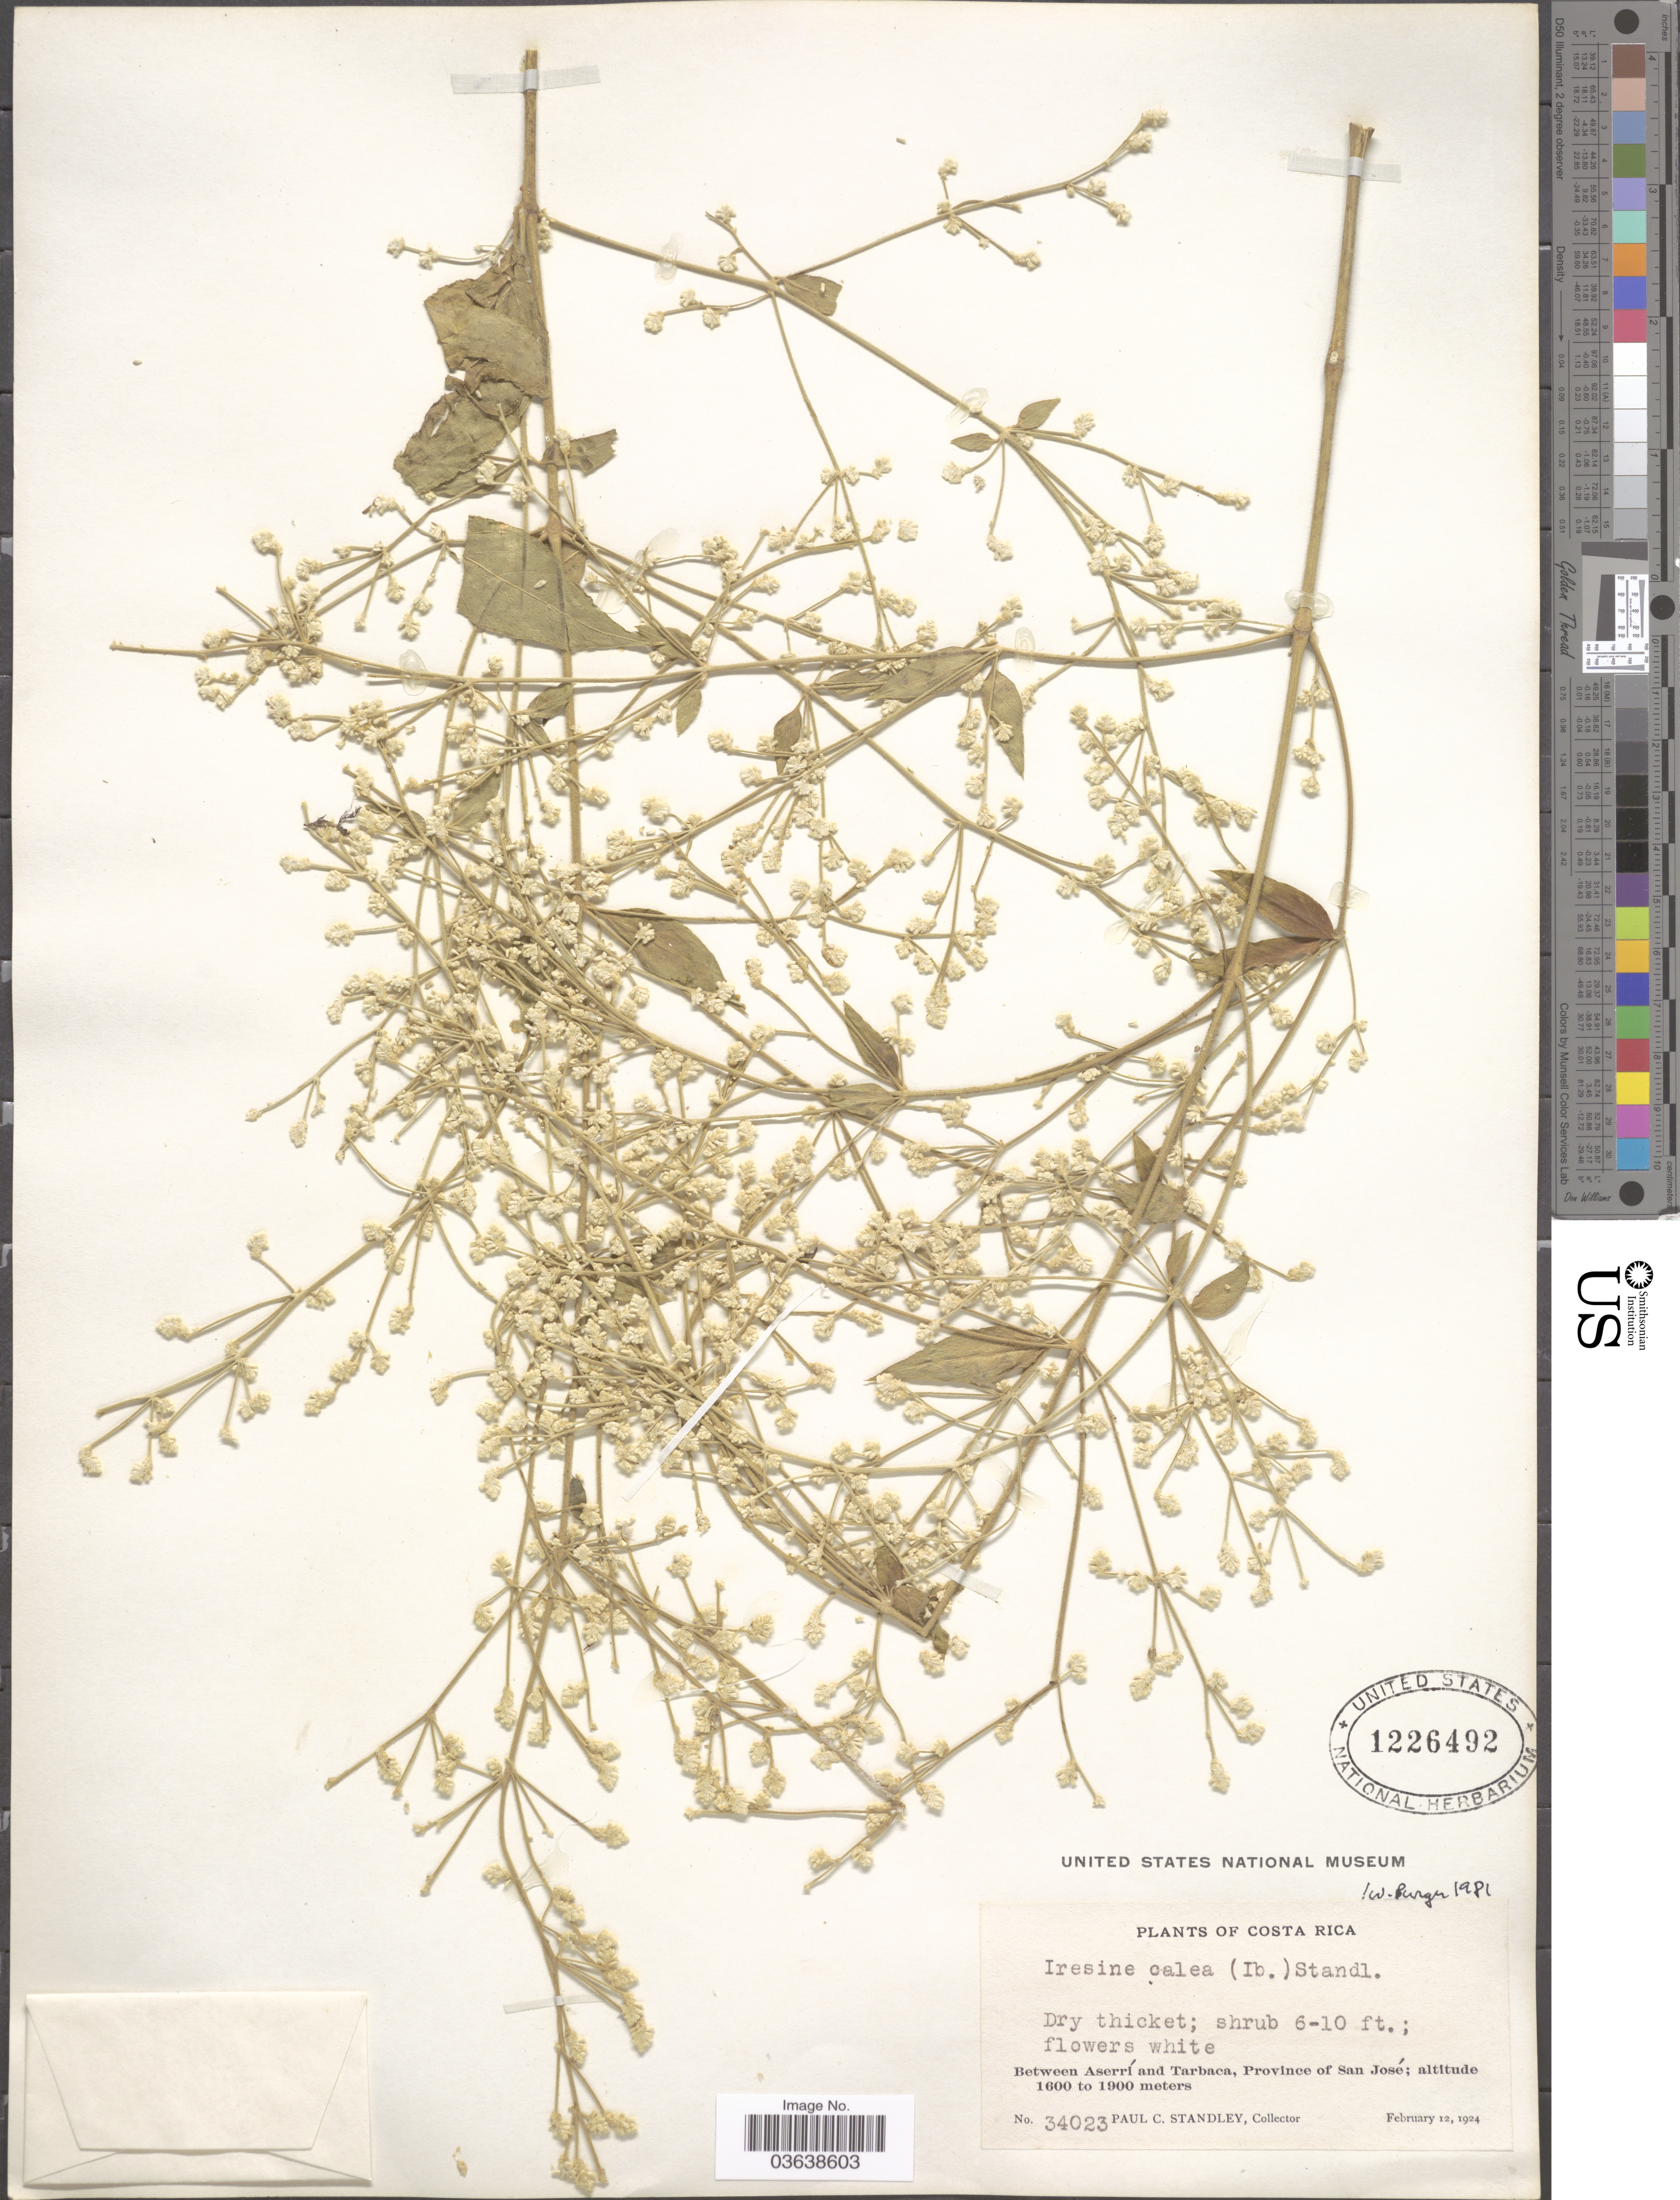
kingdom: Plantae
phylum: Tracheophyta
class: Magnoliopsida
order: Caryophyllales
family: Amaranthaceae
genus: Iresine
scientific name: Iresine calea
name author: (Ibáñez) Standl.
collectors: P. C. Standley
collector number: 34023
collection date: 1924-02-12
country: Costa Rica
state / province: San José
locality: Between Aserrí and Tarbaca.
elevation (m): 1600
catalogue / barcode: US 1226492